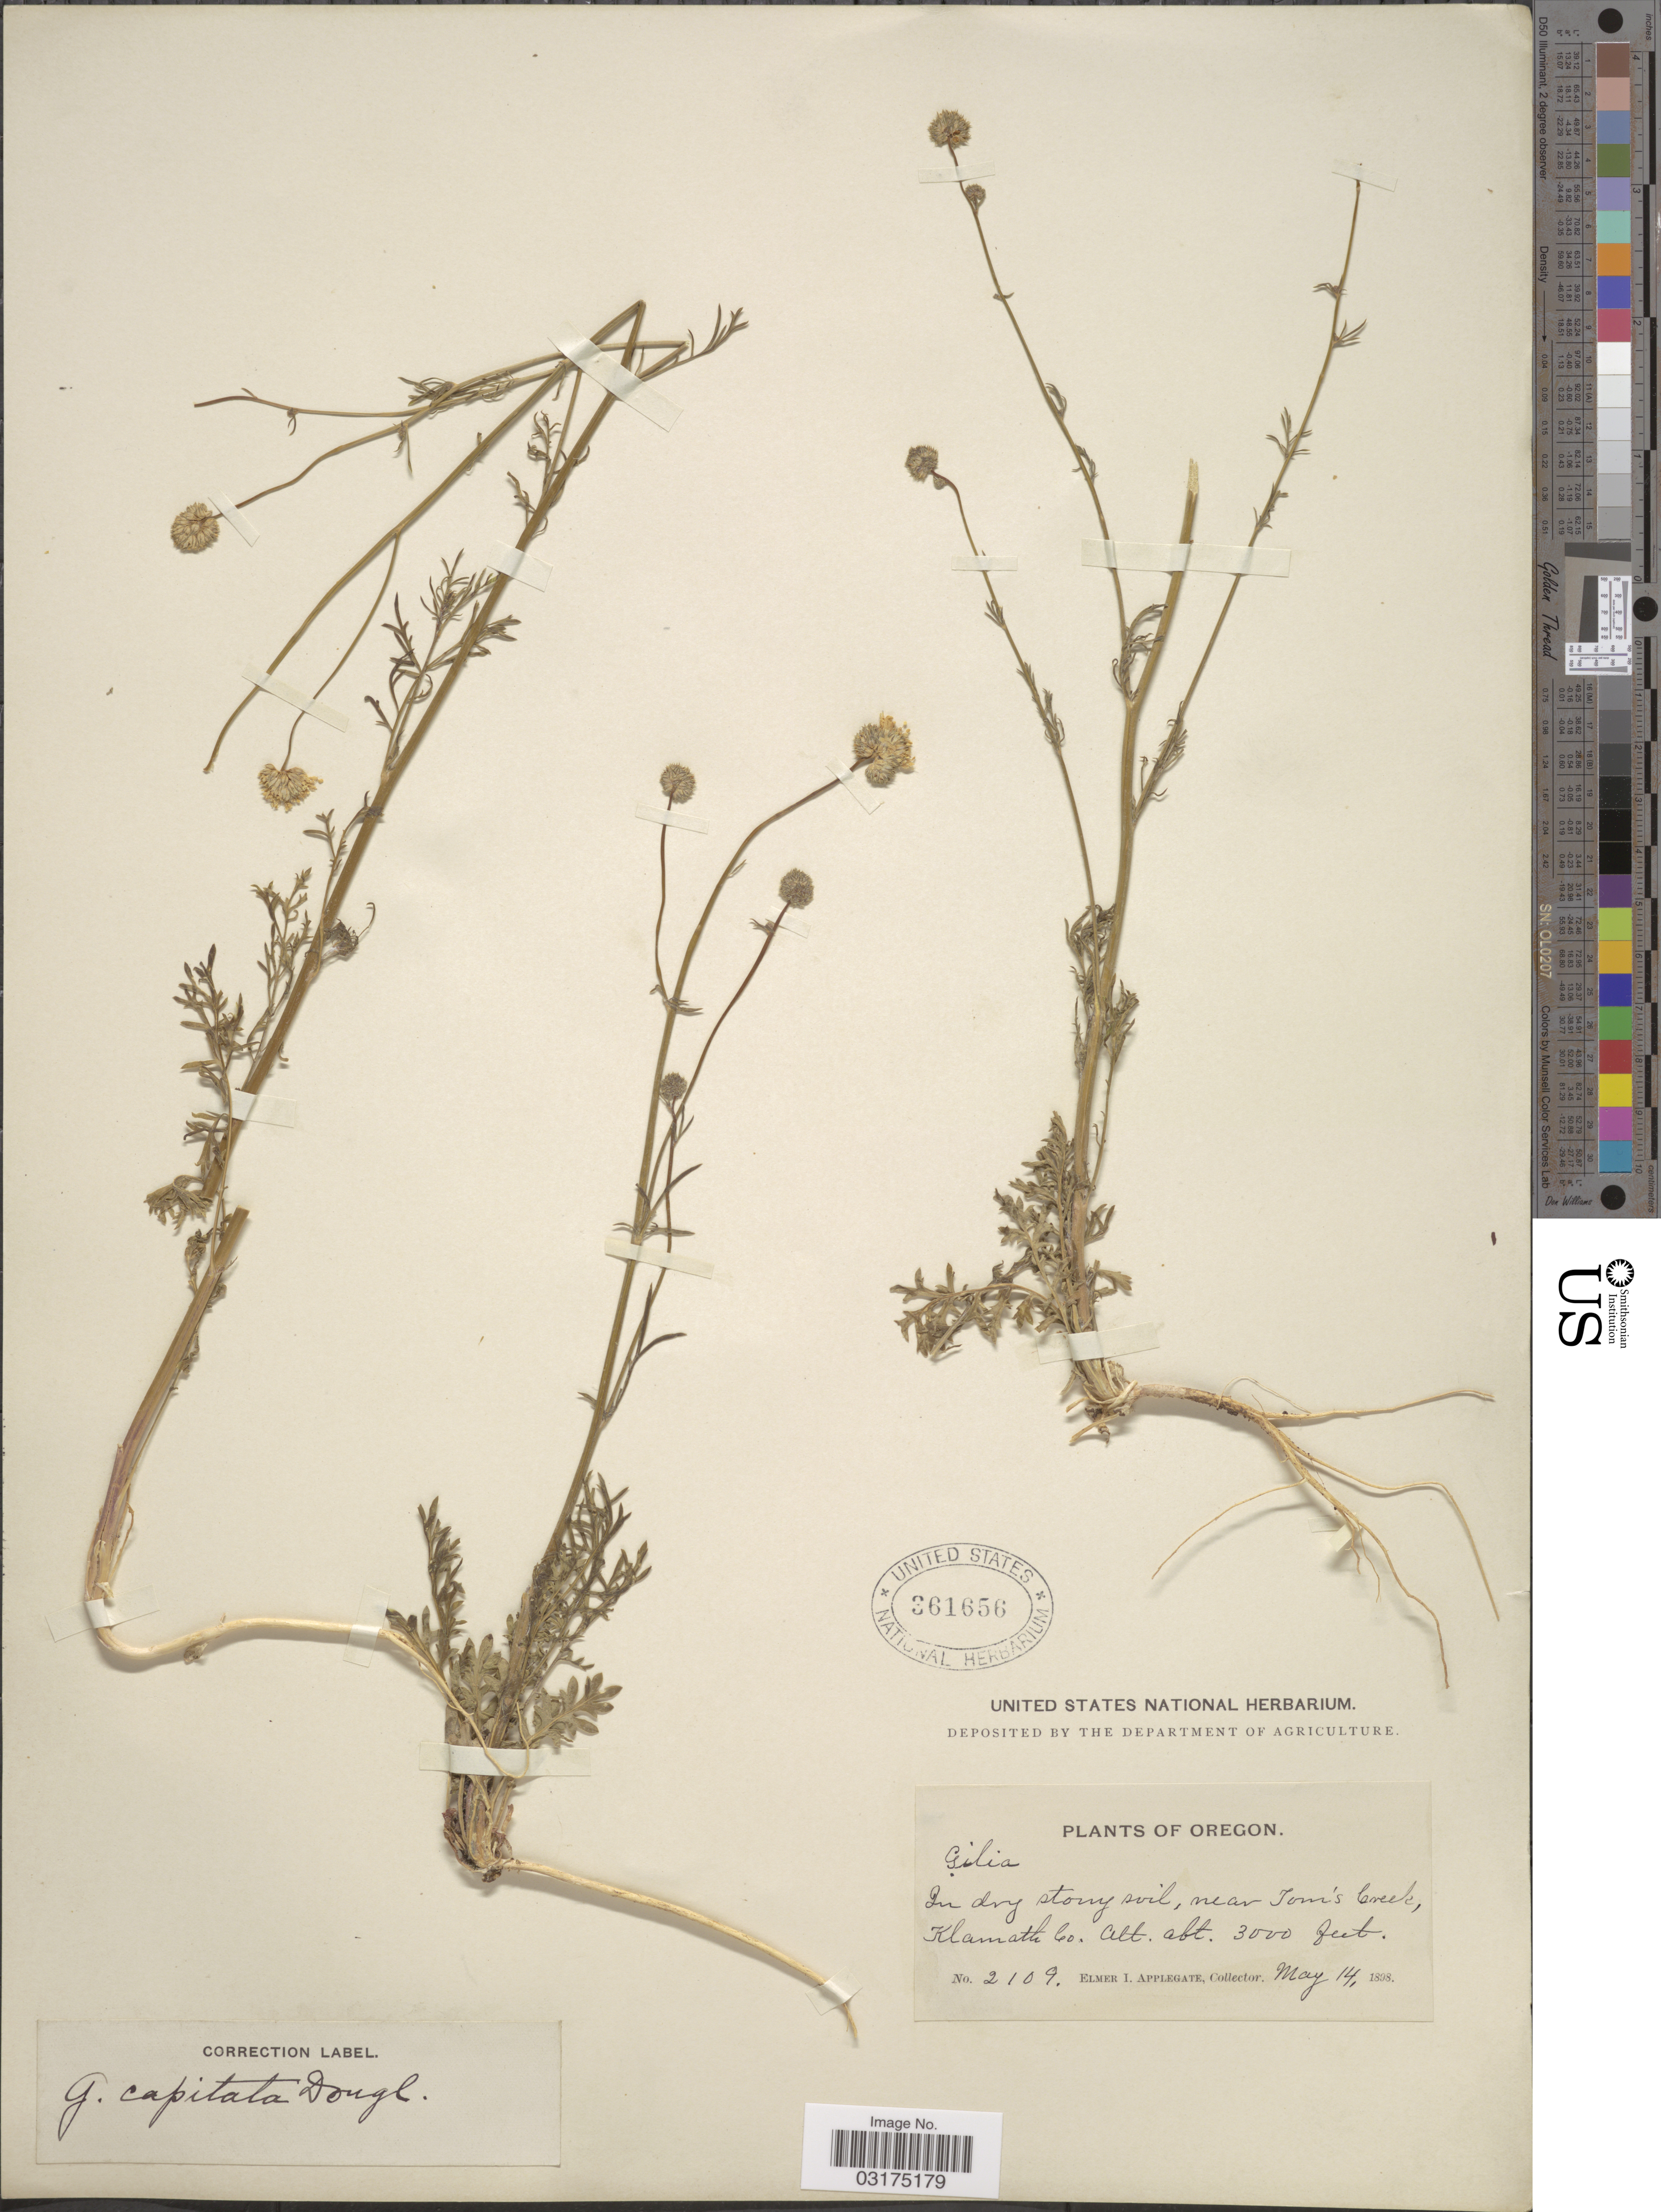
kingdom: Plantae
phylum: Tracheophyta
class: Magnoliopsida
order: Ericales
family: Polemoniaceae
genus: Gilia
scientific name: Gilia capitata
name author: Sims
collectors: E. I. Applegate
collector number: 2109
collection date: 1898-05-14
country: United States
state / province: Oregon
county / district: Klamath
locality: Near Tom's Creek, Klamath Co.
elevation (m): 914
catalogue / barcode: US 361656